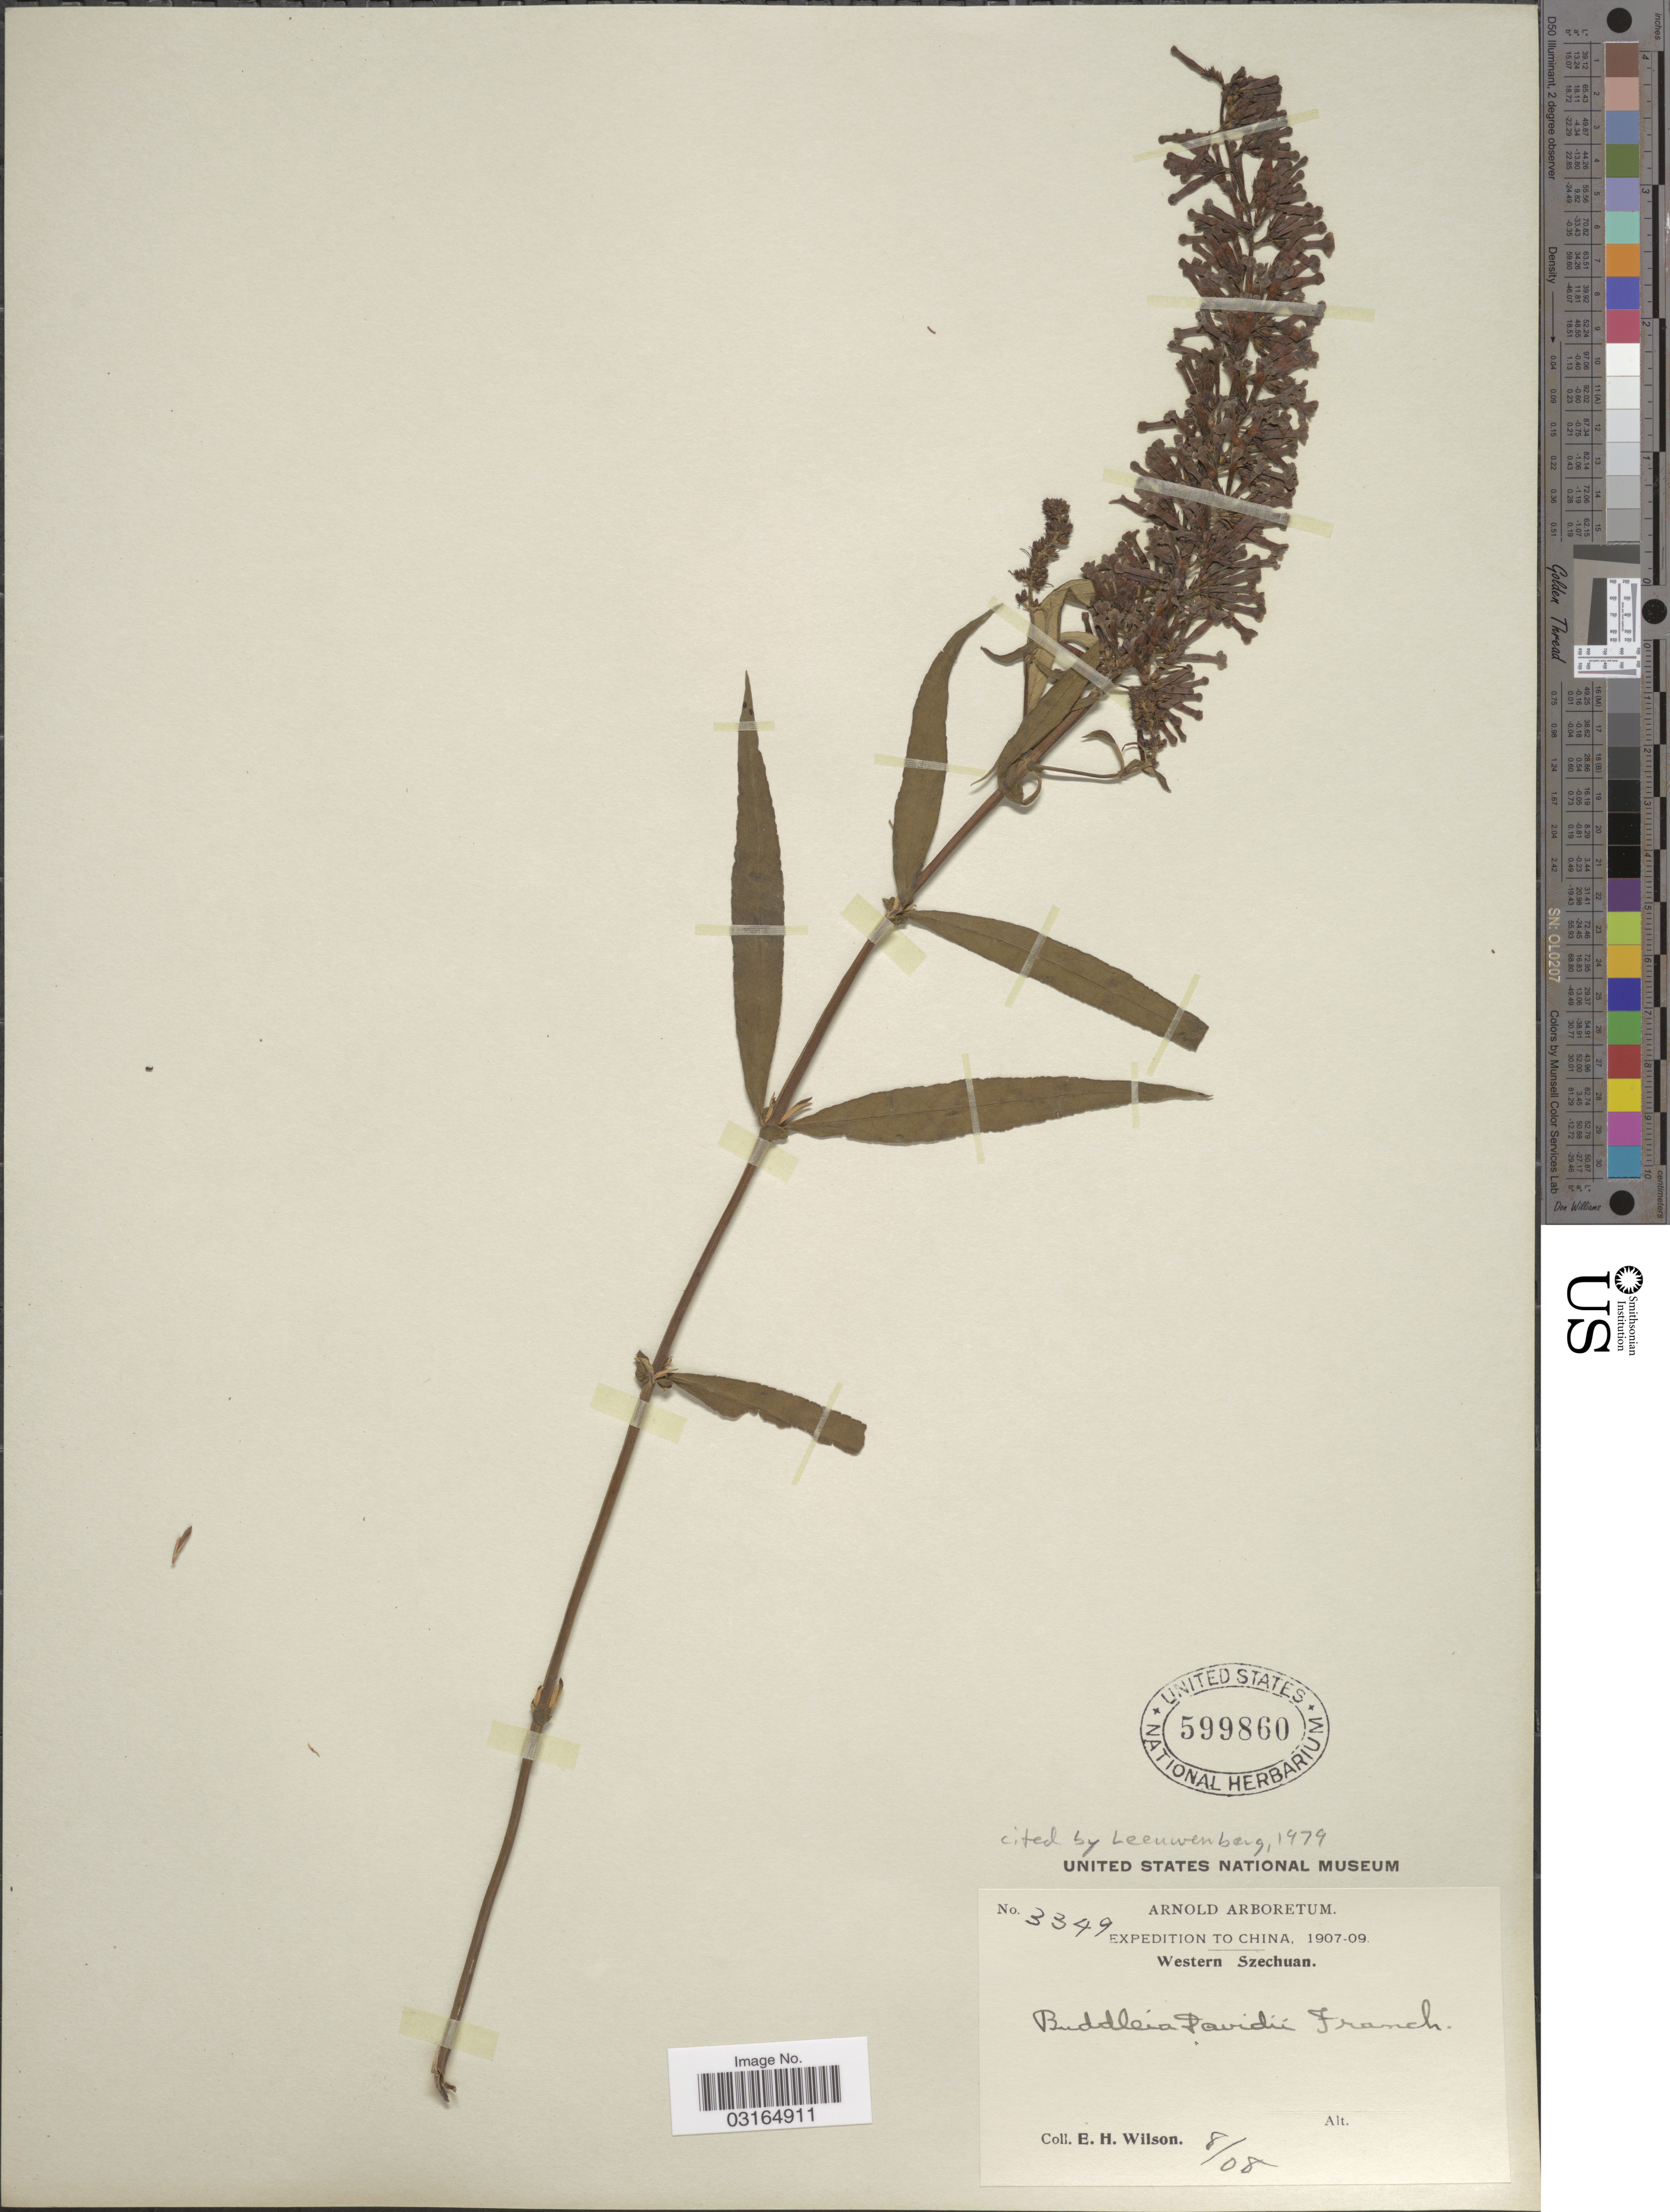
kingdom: Plantae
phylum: Tracheophyta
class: Magnoliopsida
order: Lamiales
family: Scrophulariaceae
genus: Buddleja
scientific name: Buddleja davidii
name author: Franch.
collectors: E. Wilson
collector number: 3349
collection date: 1908-08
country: China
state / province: Sichuan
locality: Western Szechuan.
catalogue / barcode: US 599860